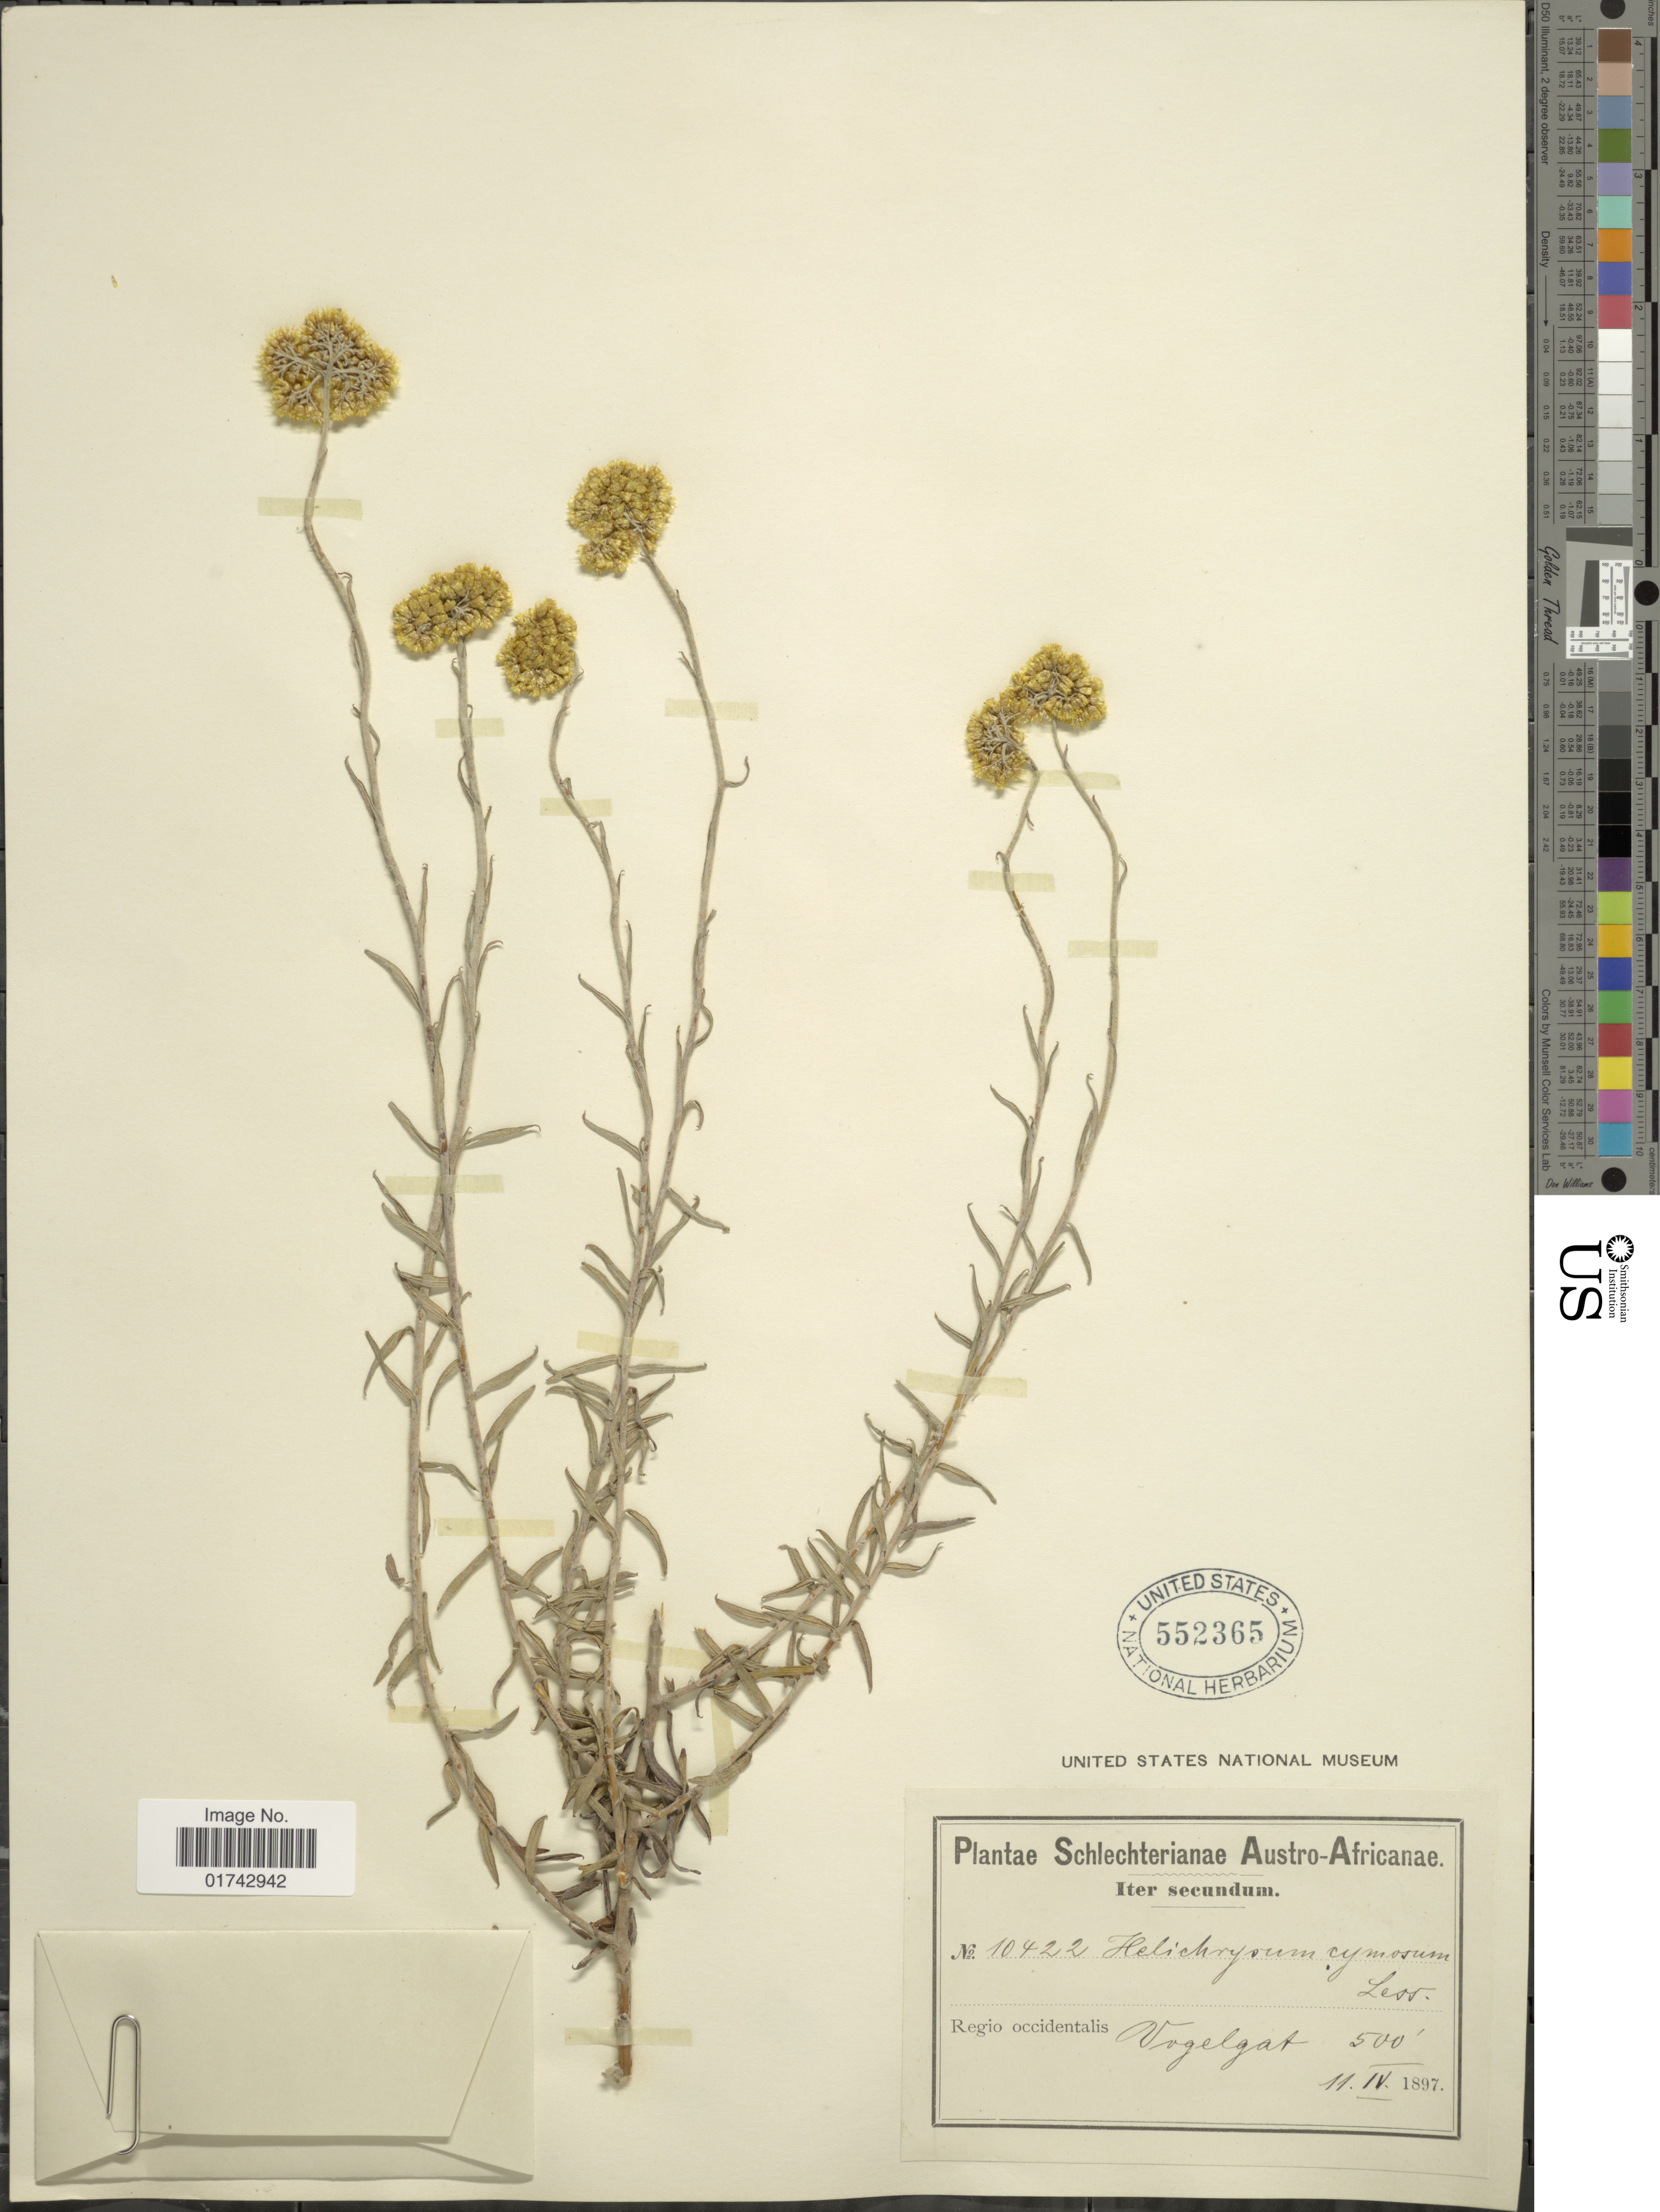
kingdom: Plantae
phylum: Tracheophyta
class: Magnoliopsida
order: Asterales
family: Asteraceae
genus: Helichrysum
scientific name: Helichrysum cymosum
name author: (L.) D. Don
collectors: Schlechter, --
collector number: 10422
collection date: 1897-04-11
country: South Africa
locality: Regio occidentalis, Vogelgat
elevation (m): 152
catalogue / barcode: US 552365